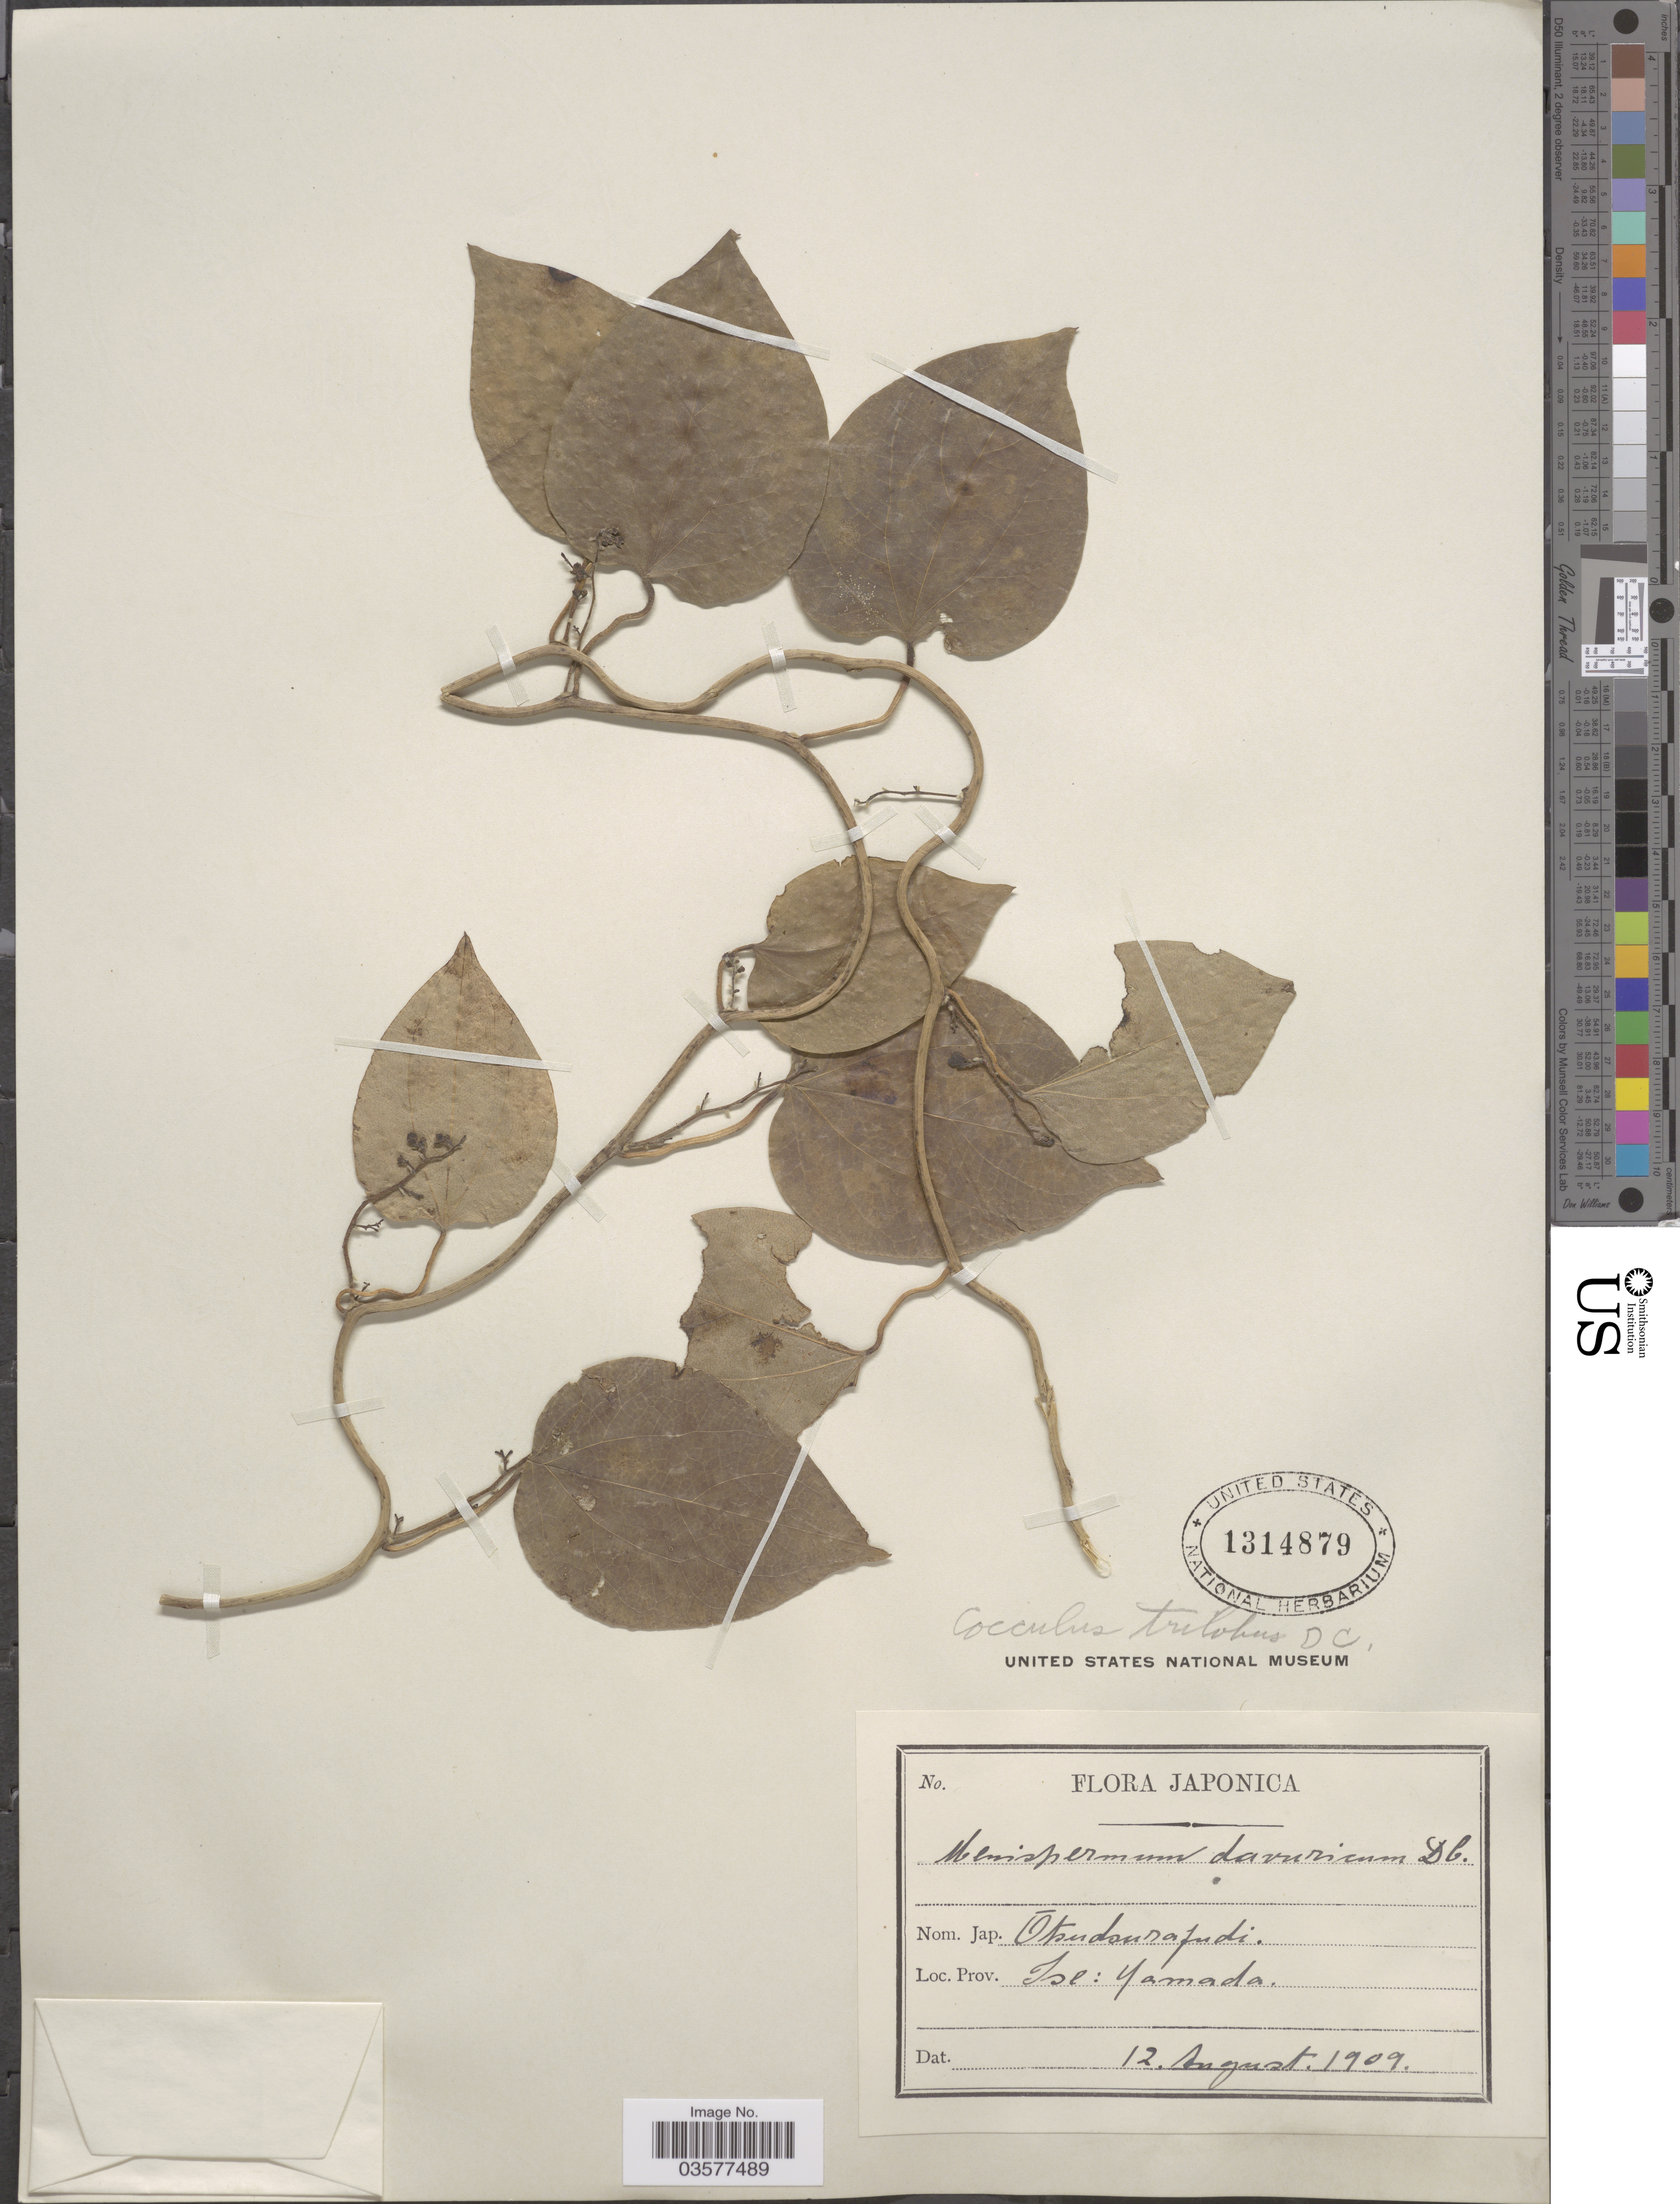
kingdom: Plantae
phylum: Tracheophyta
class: Magnoliopsida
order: Ranunculales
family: Menispermaceae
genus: Cocculus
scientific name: Cocculus orbiculatus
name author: (L.) DC.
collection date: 1909-08-12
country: Japan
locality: Prov. Ise: Yamada.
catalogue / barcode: US 1314879